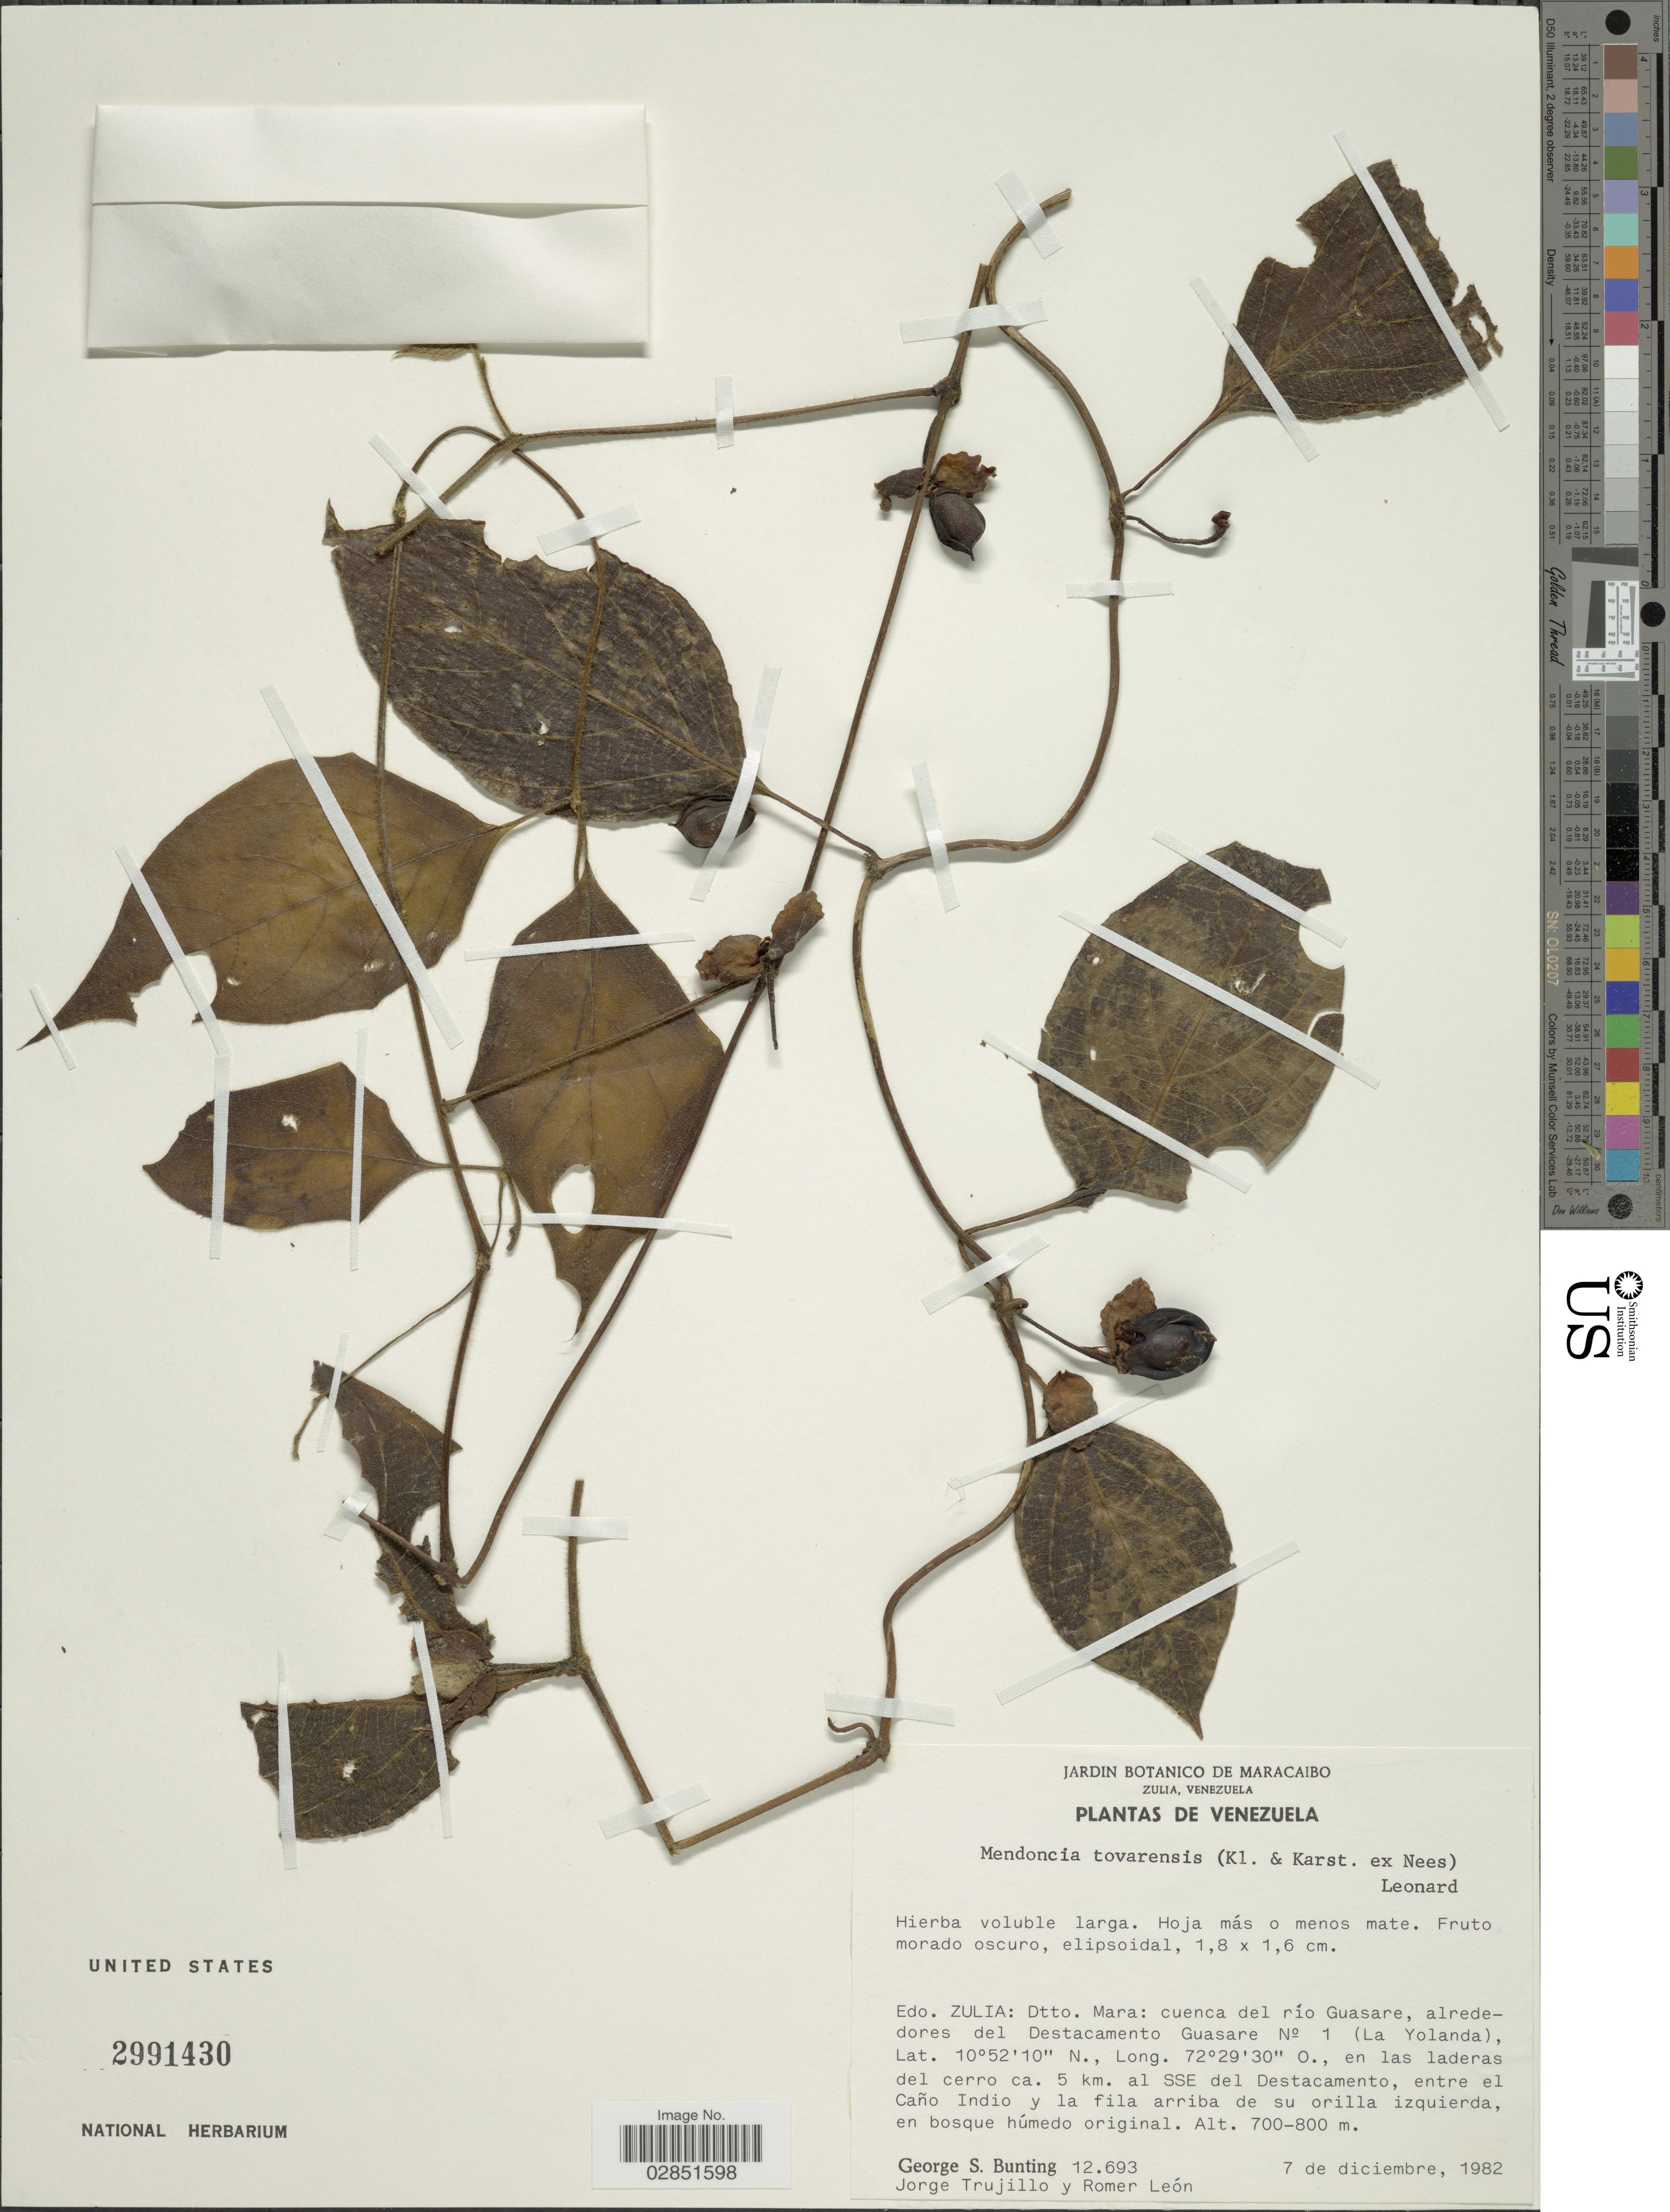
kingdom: Plantae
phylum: Tracheophyta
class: Magnoliopsida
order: Lamiales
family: Acanthaceae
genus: Mendoncia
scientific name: Mendoncia tovarensis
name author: (Klotzsch & H. Karst. ex Nees) Leonard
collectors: G. S. Bunting, J. Trujillo & R. A. León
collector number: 12693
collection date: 1982-12-07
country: Venezuela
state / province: Zulia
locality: Edo. Zulia: Dtto. Mara: cuenca del río Guasare, alrededores del Destacamento Guasare N° 1 (La Yolanda), en las laderas del cerro ca. 5 km. al SSE del Destacamento, entre el Caño Indio y la fila arriba de su orilla izquierda.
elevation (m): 700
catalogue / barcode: US 2991430